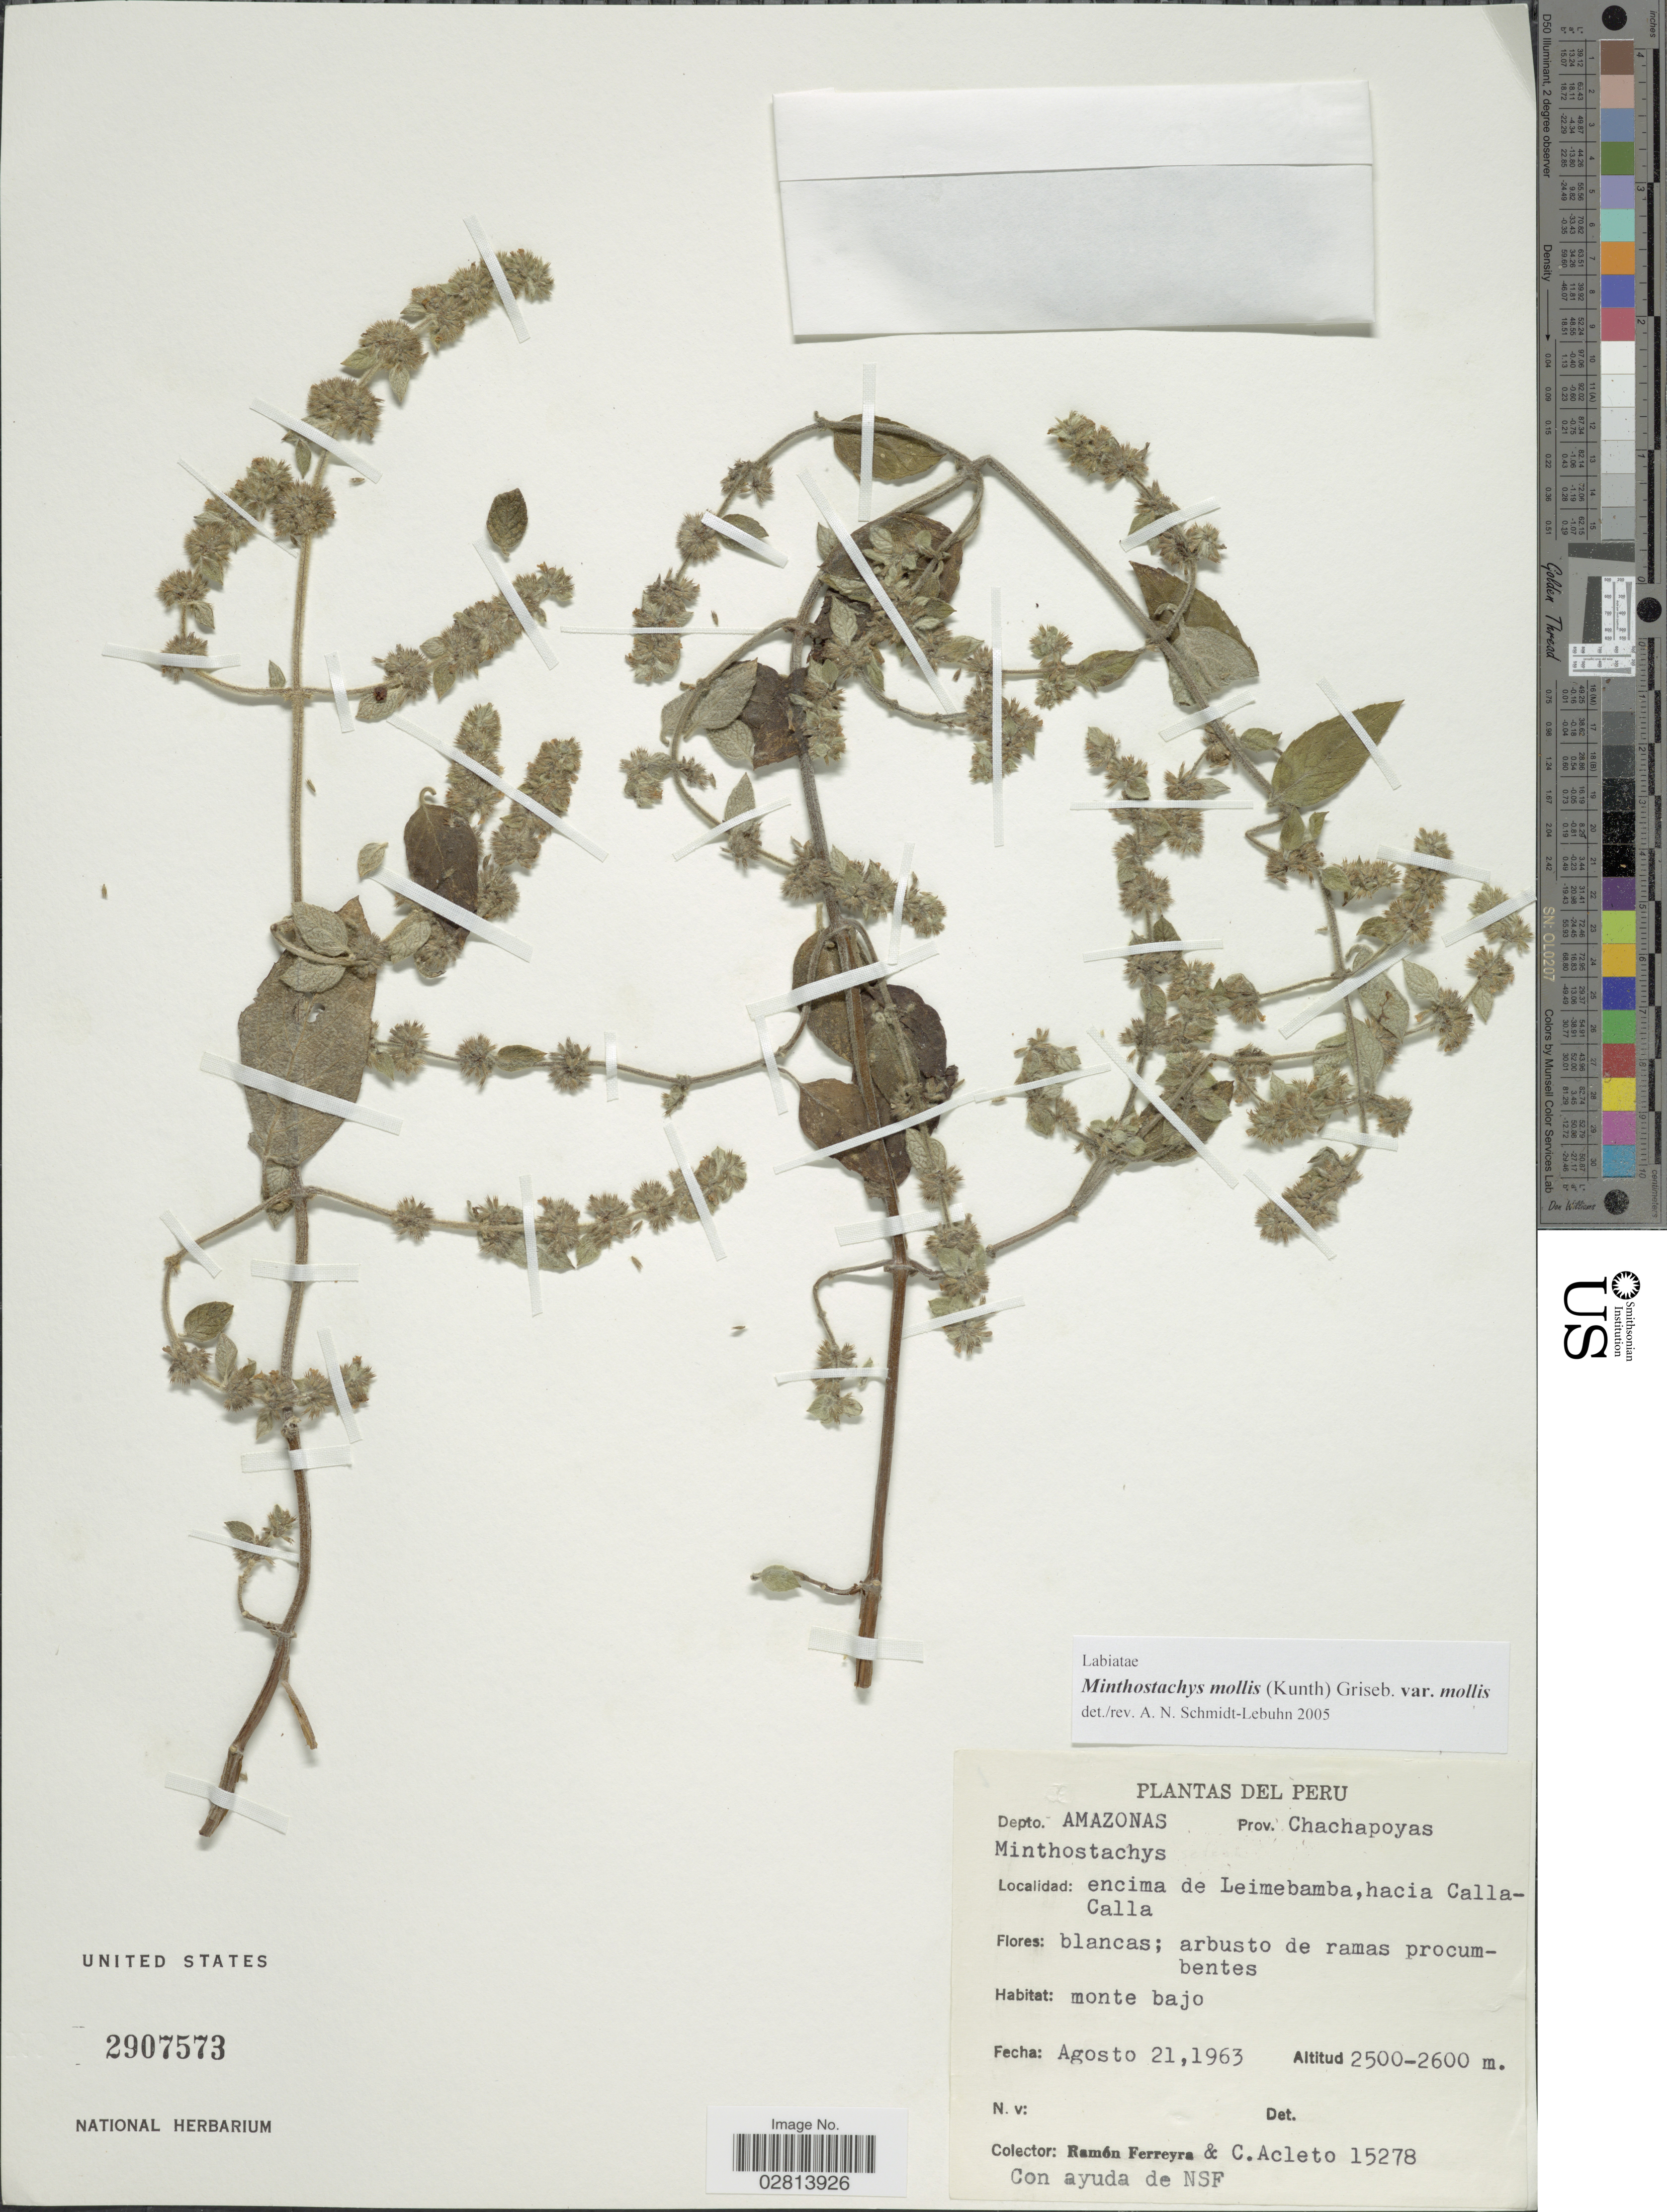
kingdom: Plantae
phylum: Tracheophyta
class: Magnoliopsida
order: Lamiales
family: Lamiaceae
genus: Minthostachys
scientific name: Minthostachys mollis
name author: (Kunth) Griseb.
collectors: R. A. Ferreyra & C. Acleto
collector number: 15278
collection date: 1963-08-21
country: Peru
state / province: Amazonas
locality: Depto. Amazonas, Prov. Chachapoyas, encima de Leimebamba, hacia Calla-Calla.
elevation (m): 2500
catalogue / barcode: US 2907573